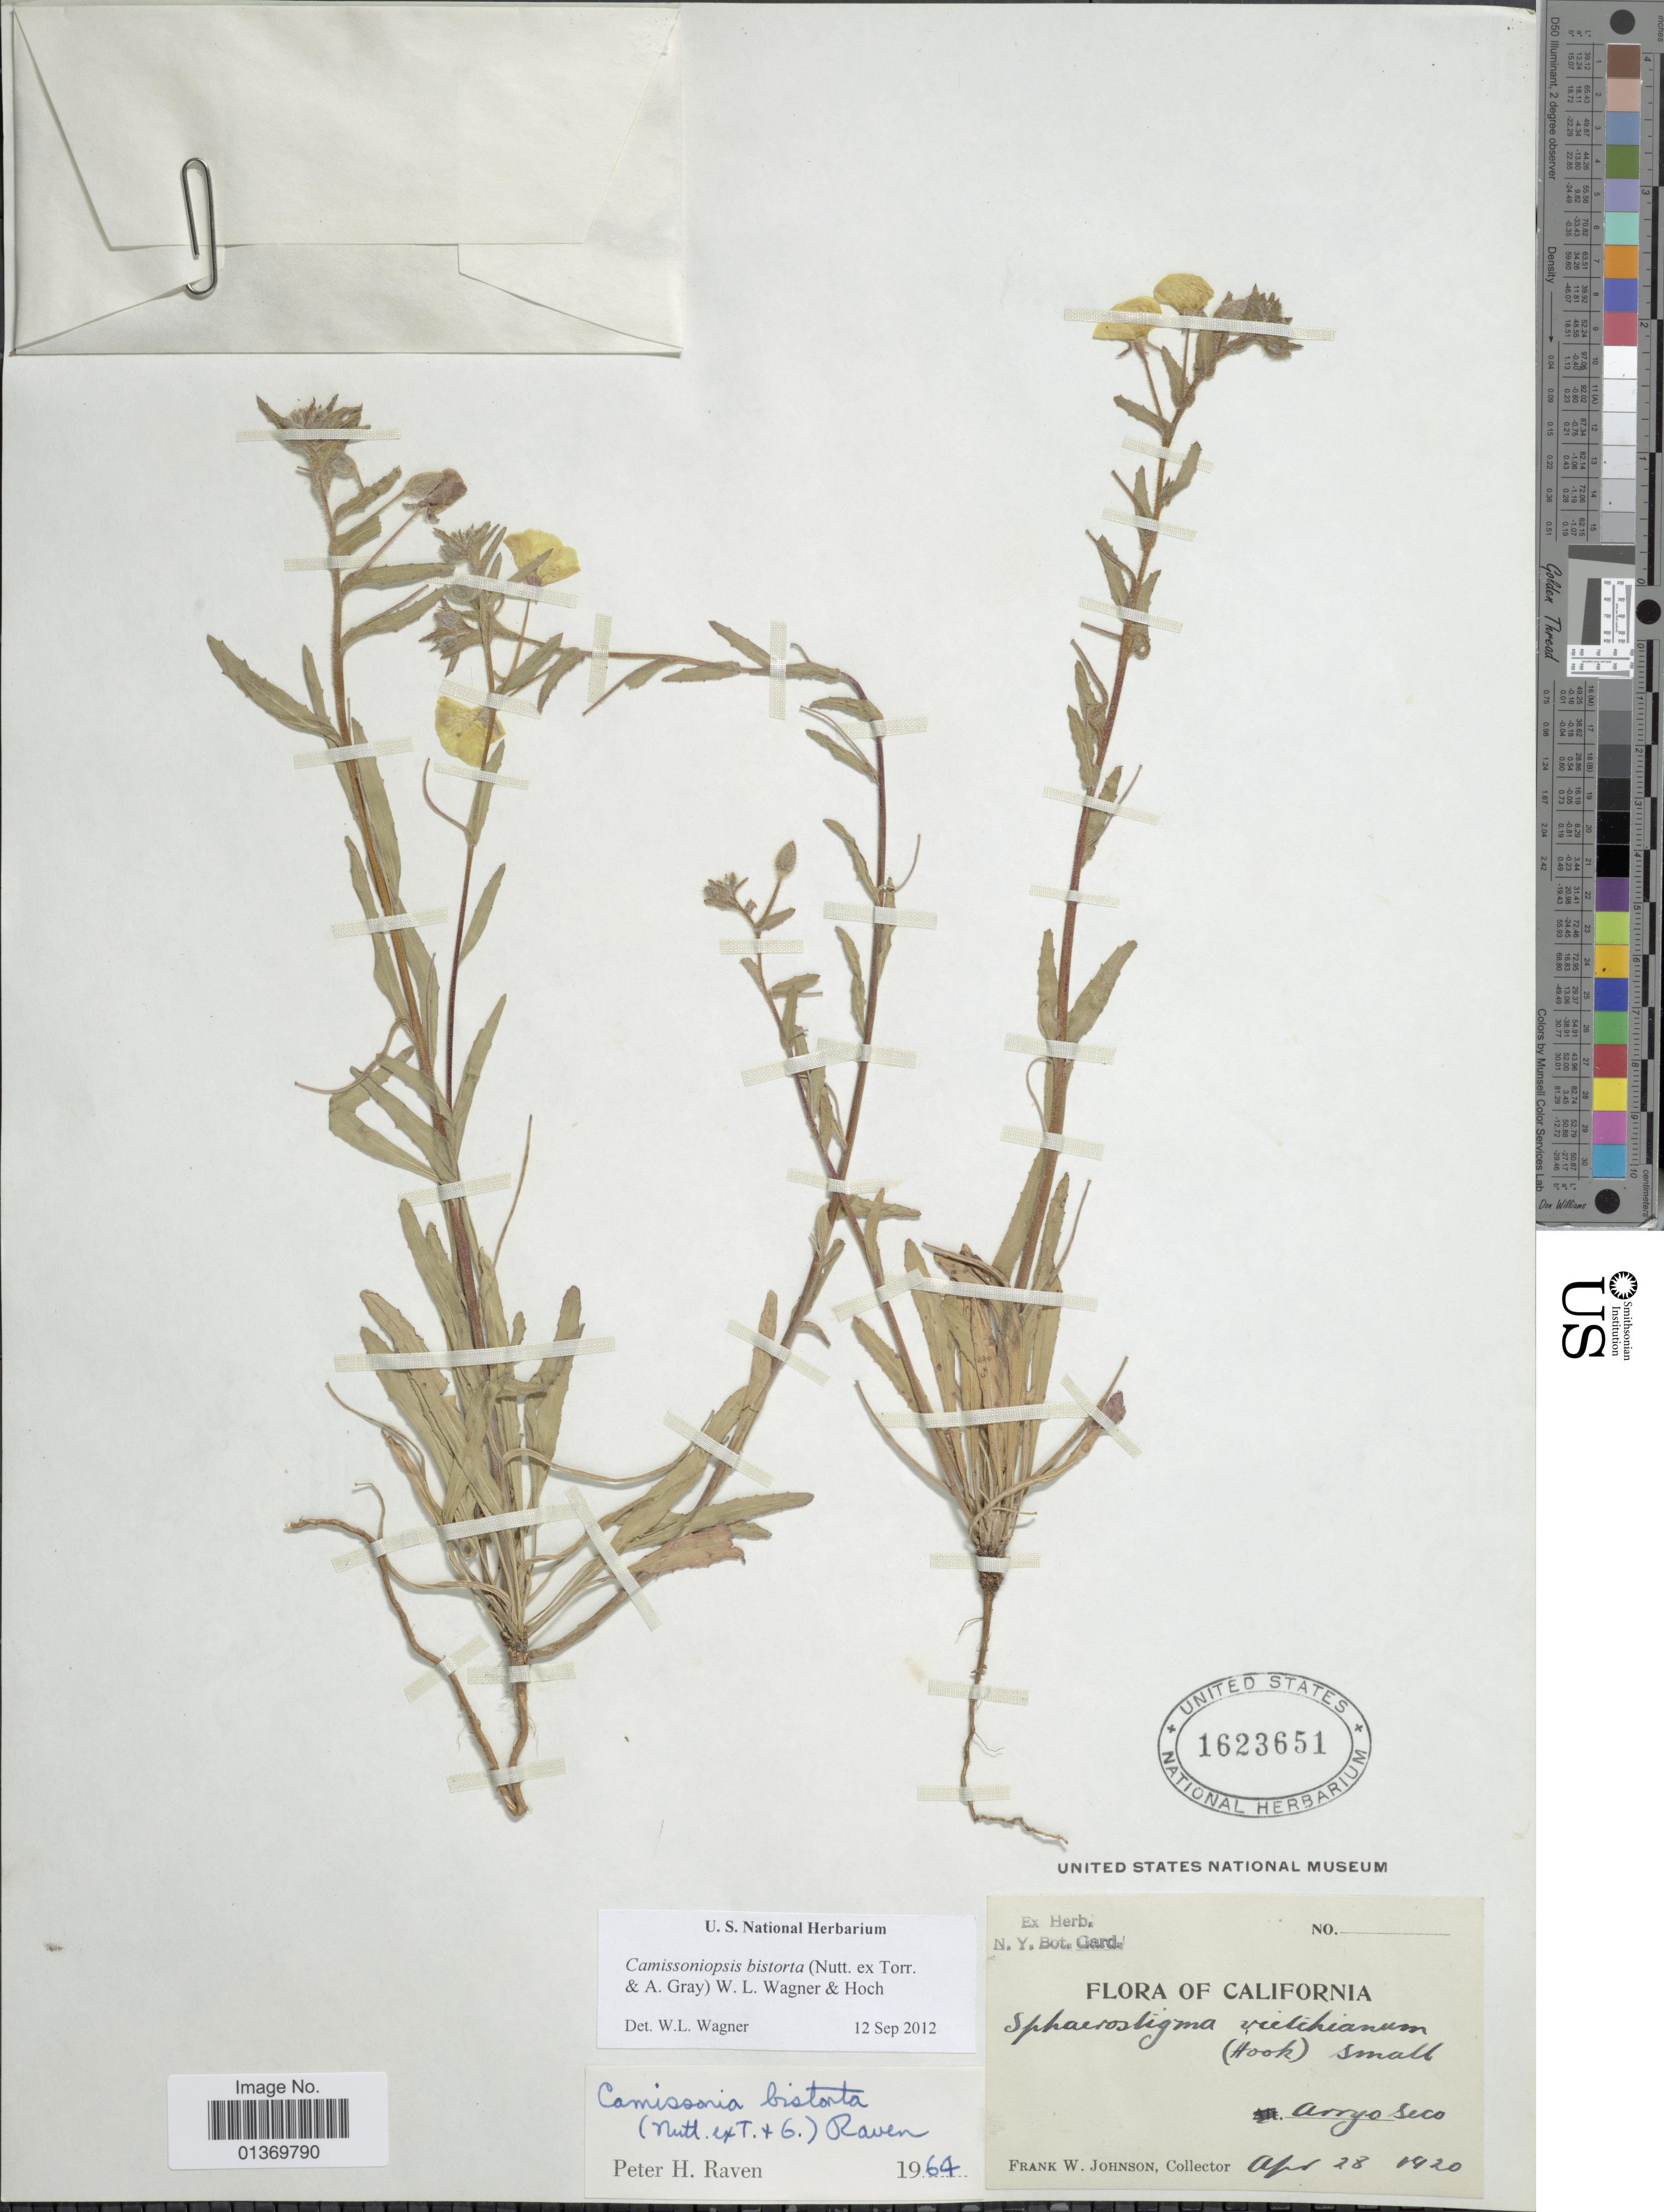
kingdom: Plantae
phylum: Tracheophyta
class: Magnoliopsida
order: Myrtales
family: Onagraceae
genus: Camissoniopsis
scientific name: Camissoniopsis bistorta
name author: (Nutt. ex Torr. & A. Gray) W.L. Wagner & Hoch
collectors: F. W. Johnson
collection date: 1920-04-28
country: United States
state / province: California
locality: Arryo seco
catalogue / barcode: US 1623651